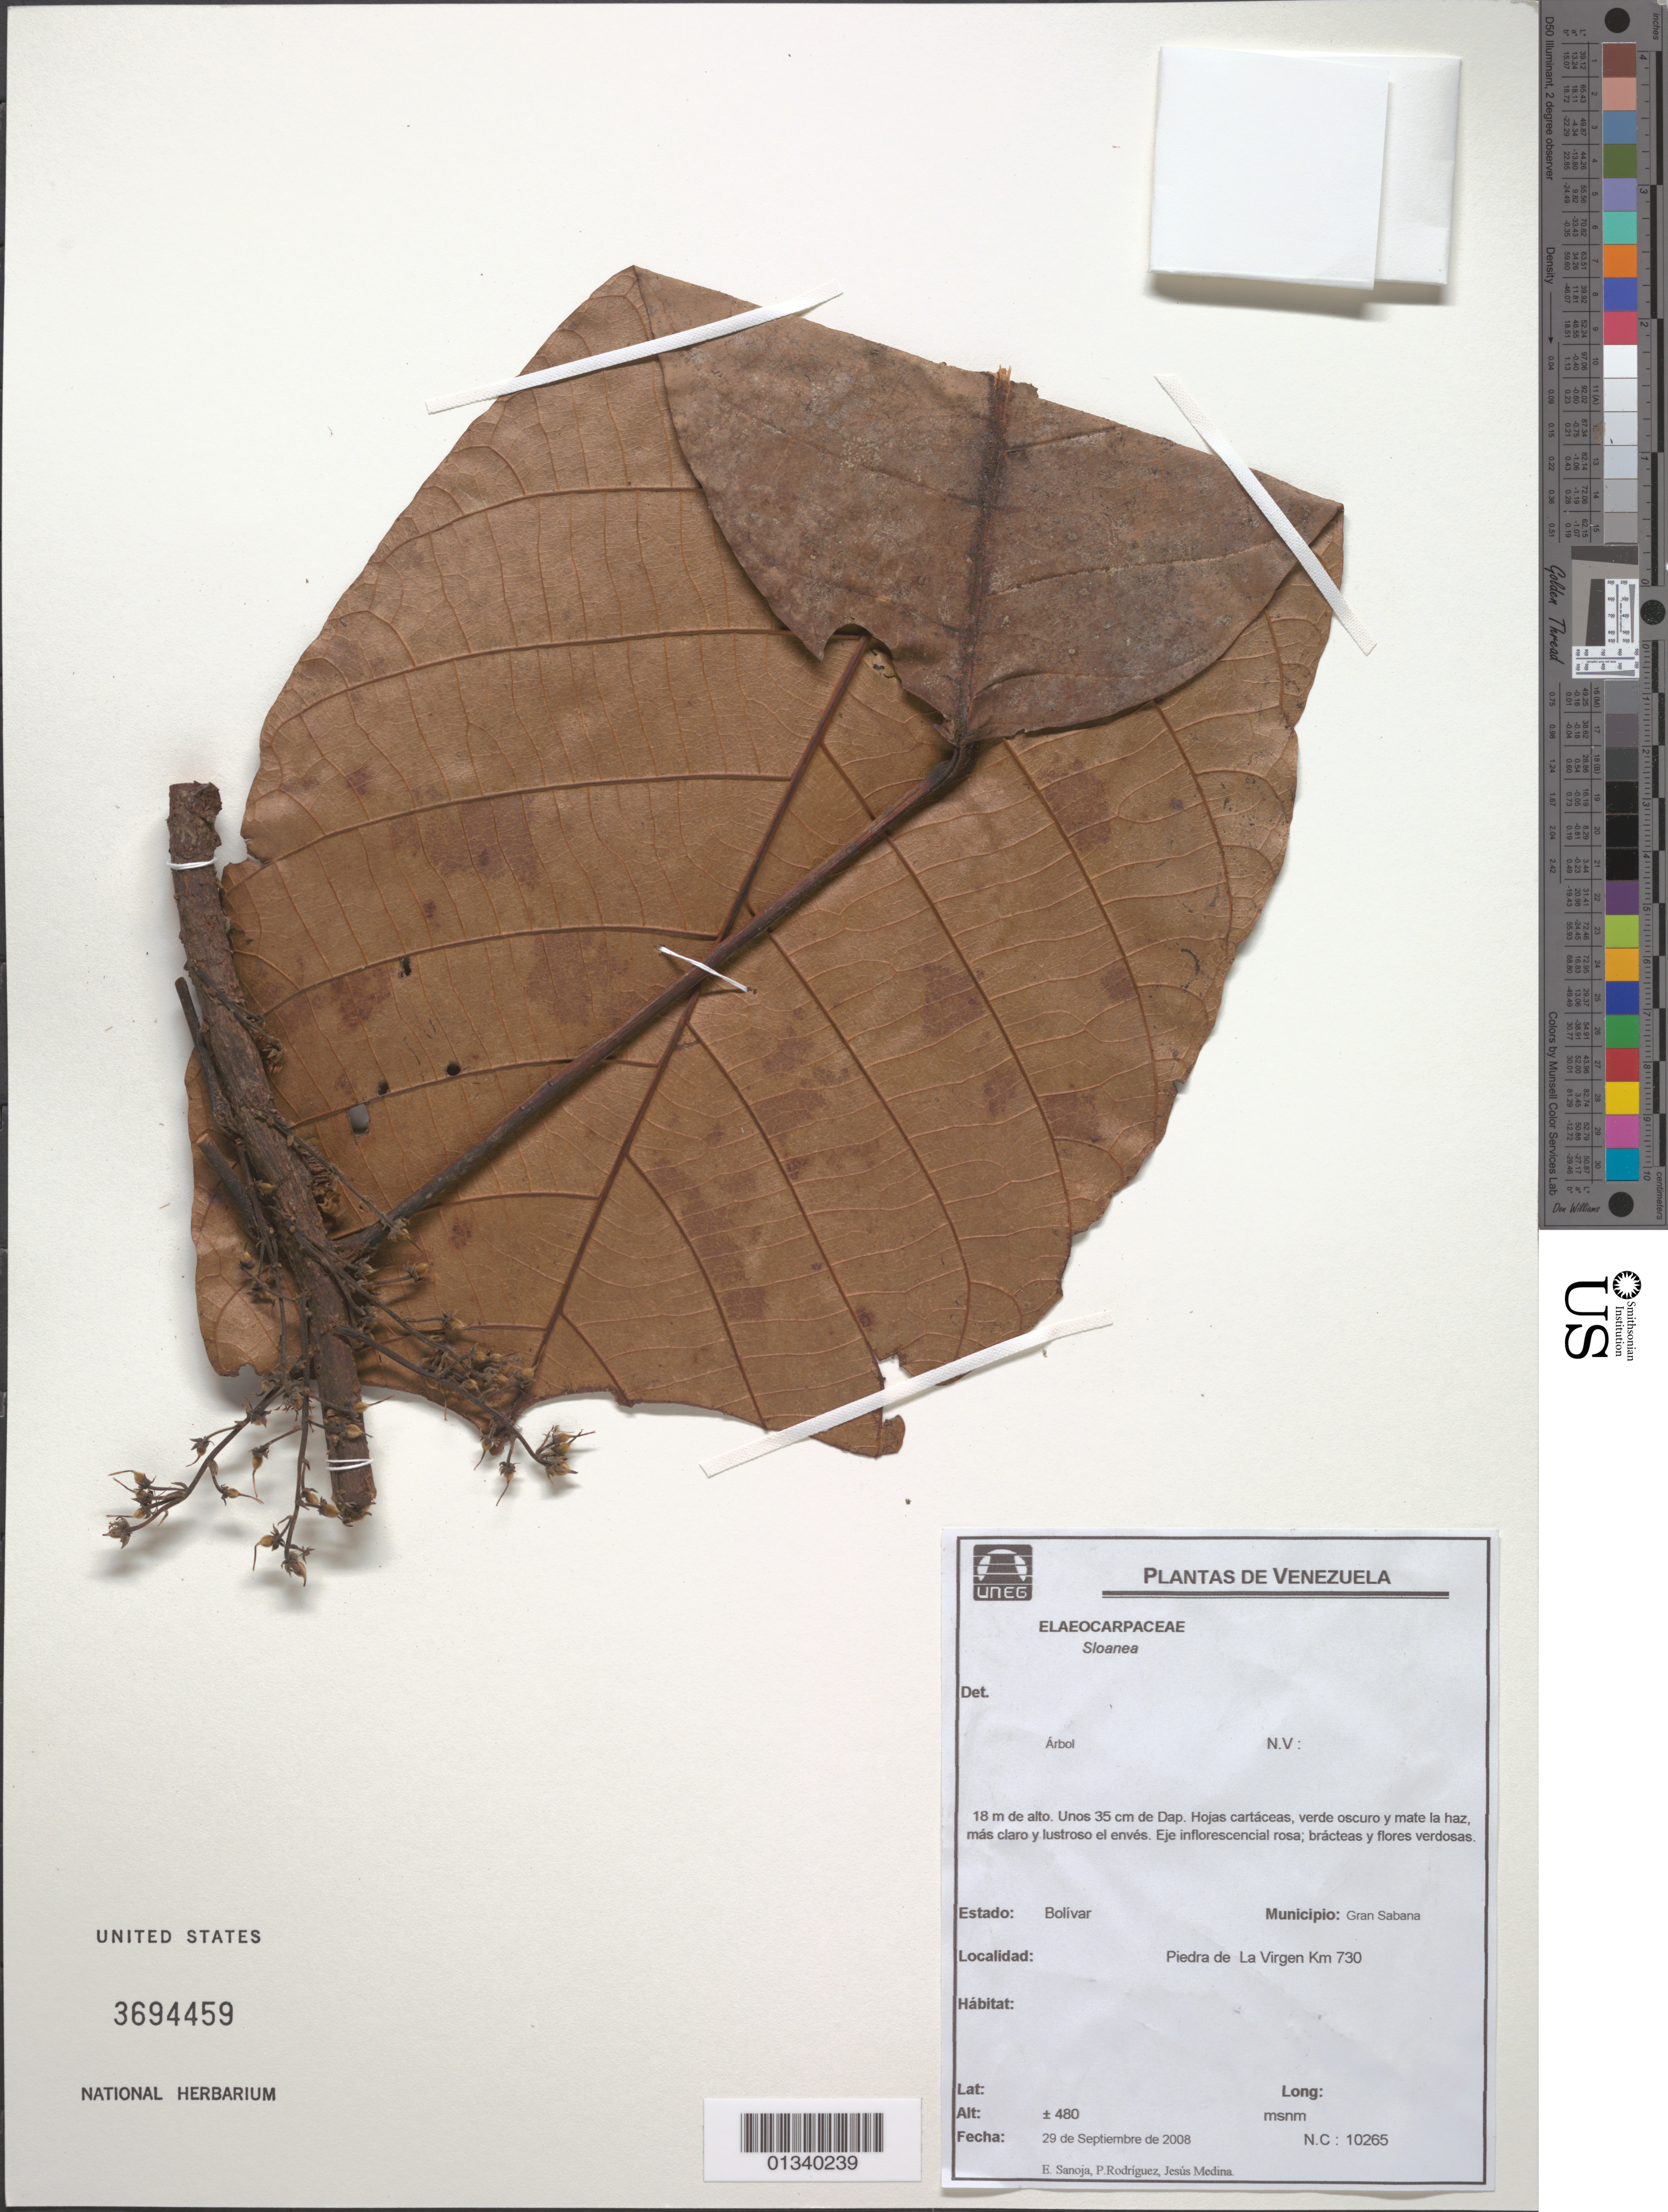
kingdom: Plantae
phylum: Tracheophyta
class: Magnoliopsida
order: Oxalidales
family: Elaeocarpaceae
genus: Sloanea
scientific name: Sloanea sp.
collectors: E. Sanoja, P. Rodriguez & J. Medina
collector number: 10265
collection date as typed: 29 September 2008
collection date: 2008-09-29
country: Venezuela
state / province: Bolivar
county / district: Gran Sabana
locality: Piedra de La Virgen Km 730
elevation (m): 480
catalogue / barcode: US 3694459